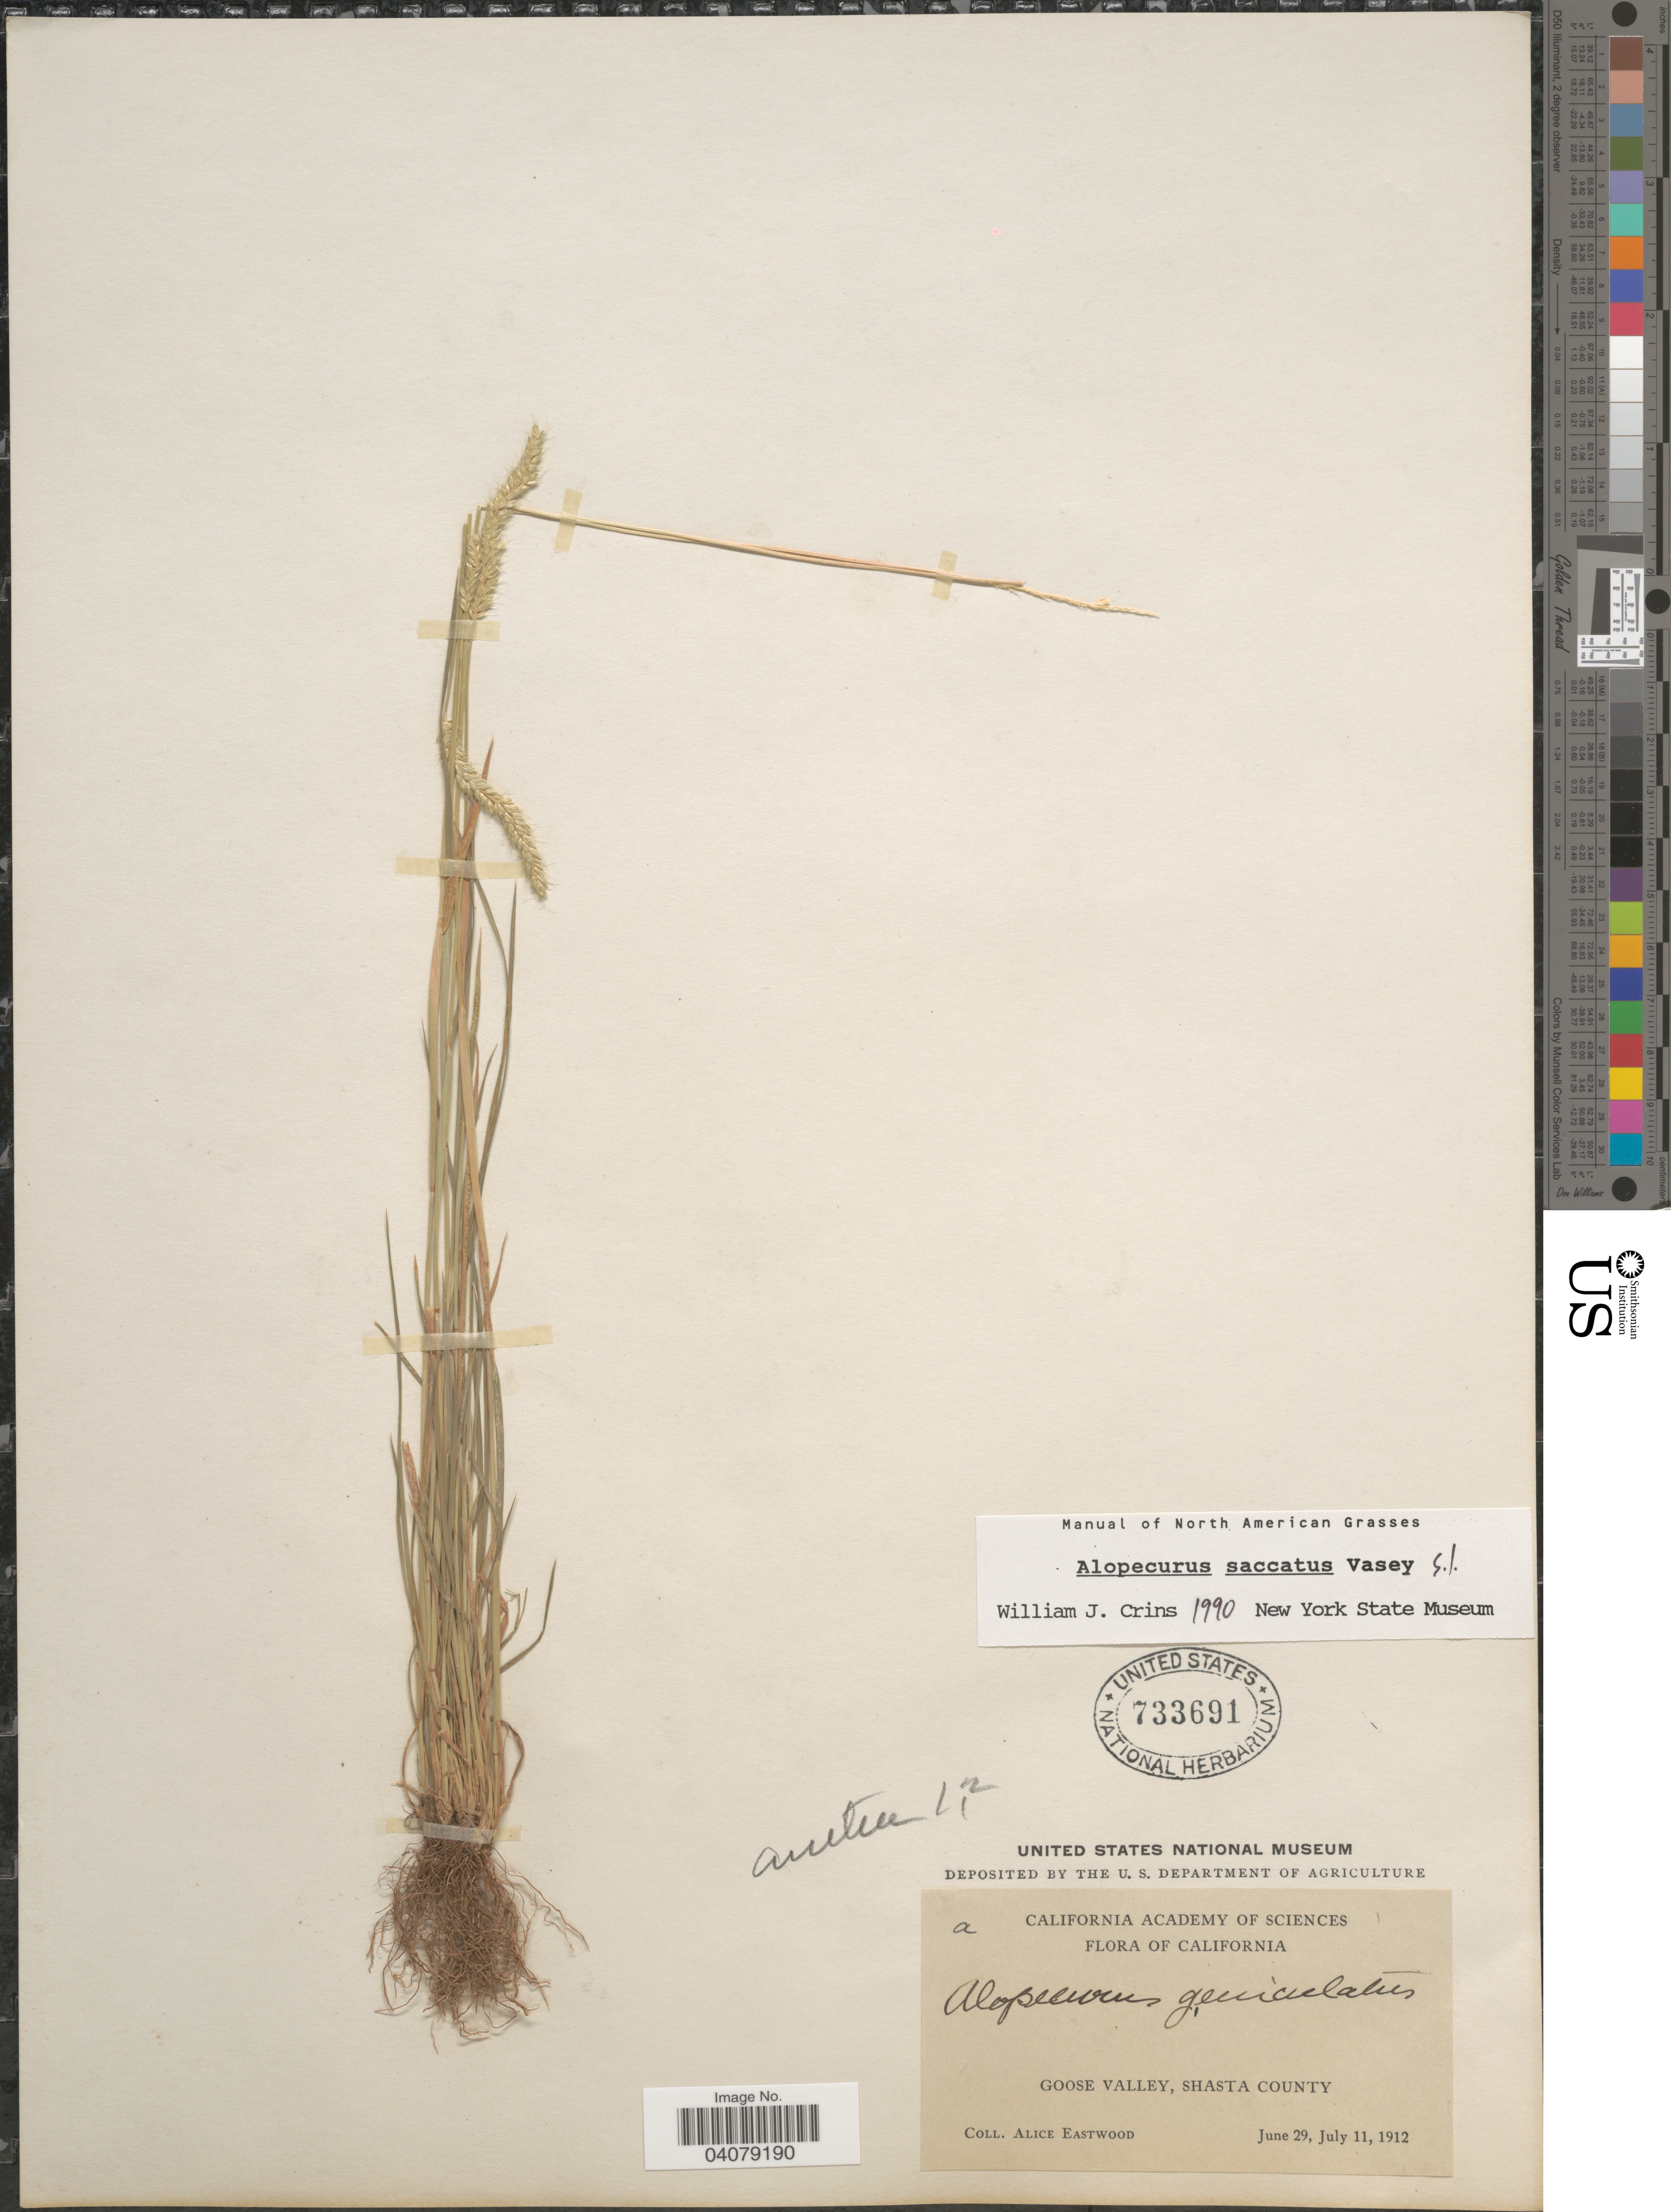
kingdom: Plantae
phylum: Tracheophyta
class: Liliopsida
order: Poales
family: Poaceae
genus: Alopecurus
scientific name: Alopecurus saccatus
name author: Vasey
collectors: A. Eastwood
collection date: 1912-06-29/1912-07-11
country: United States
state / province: California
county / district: Shasta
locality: Goose Valley, Shasta County.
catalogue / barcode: US 733691